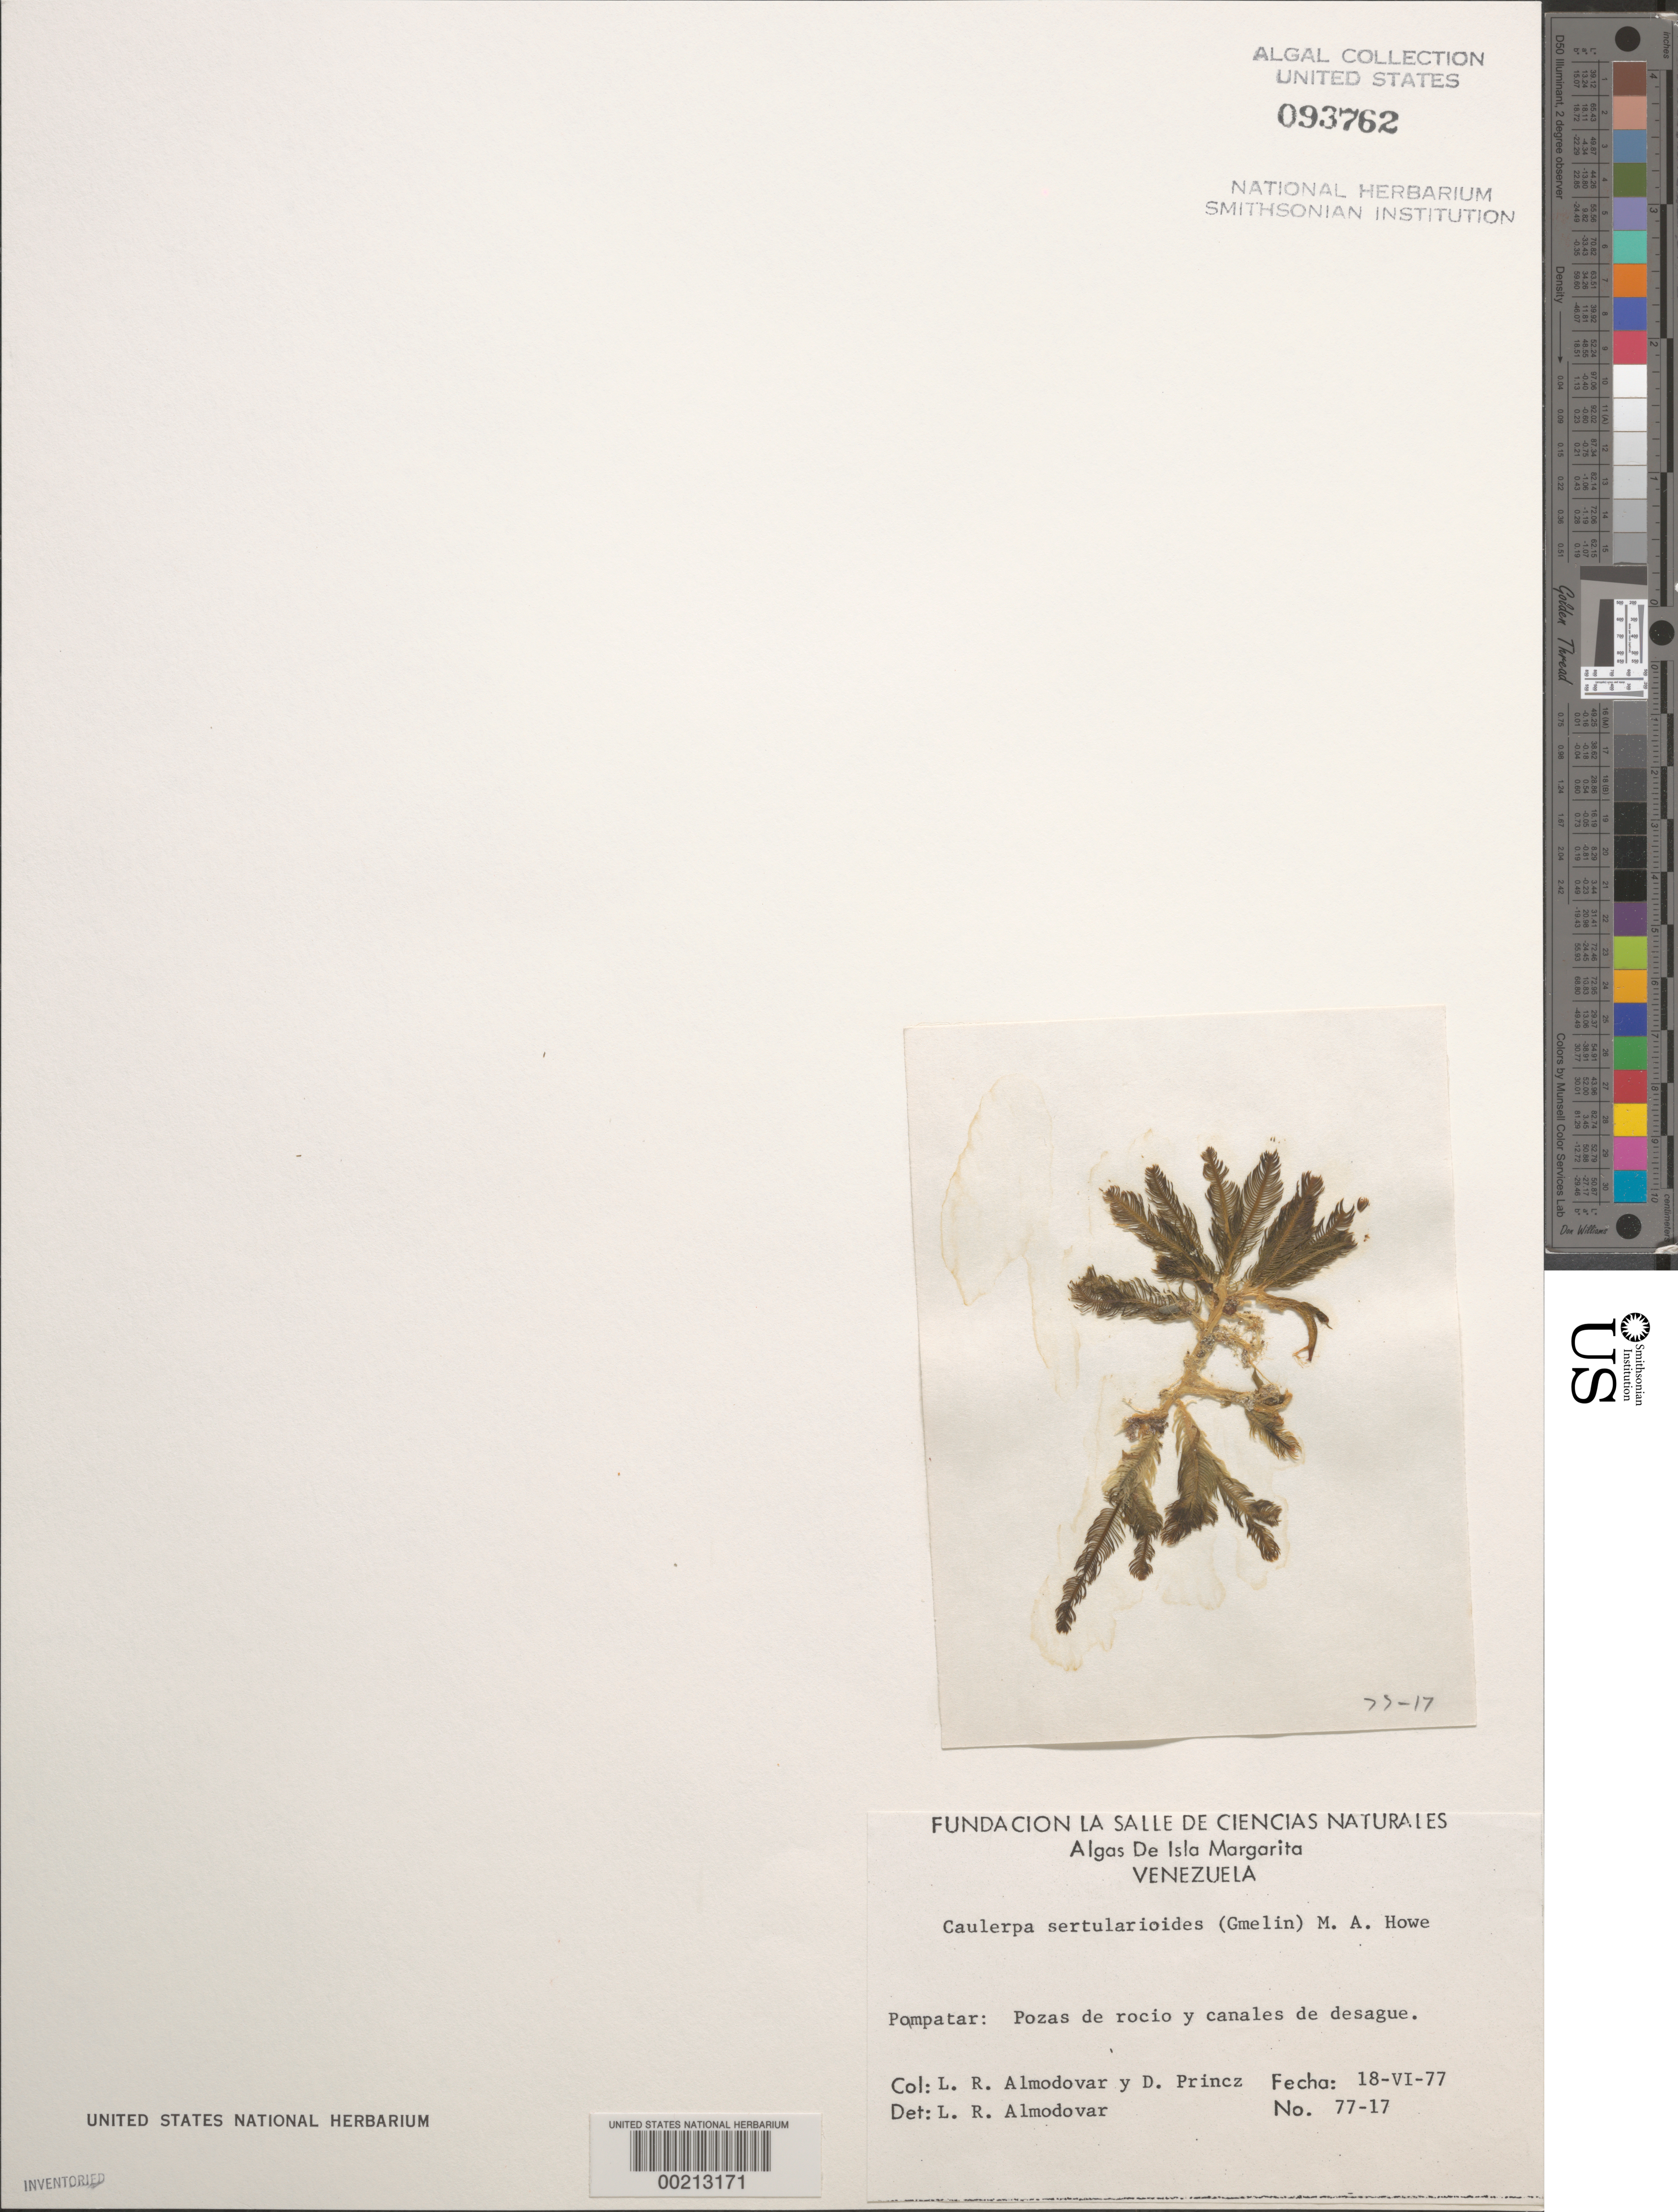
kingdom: Plantae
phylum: Chlorophyta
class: Ulvophyceae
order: Bryopsidales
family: Caulerpaceae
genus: Caulerpa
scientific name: Caulerpa sertularioides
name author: (S.G. Gmel.) M. Howe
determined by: Almodovar, L. R.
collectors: L. Almodovar & D. Princz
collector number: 77-17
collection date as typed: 18 Jun 1977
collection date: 1977-06-18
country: Venezuela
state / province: Nueva Esparta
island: Margarita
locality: Pampatar (Pompatar)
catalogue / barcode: US 93762